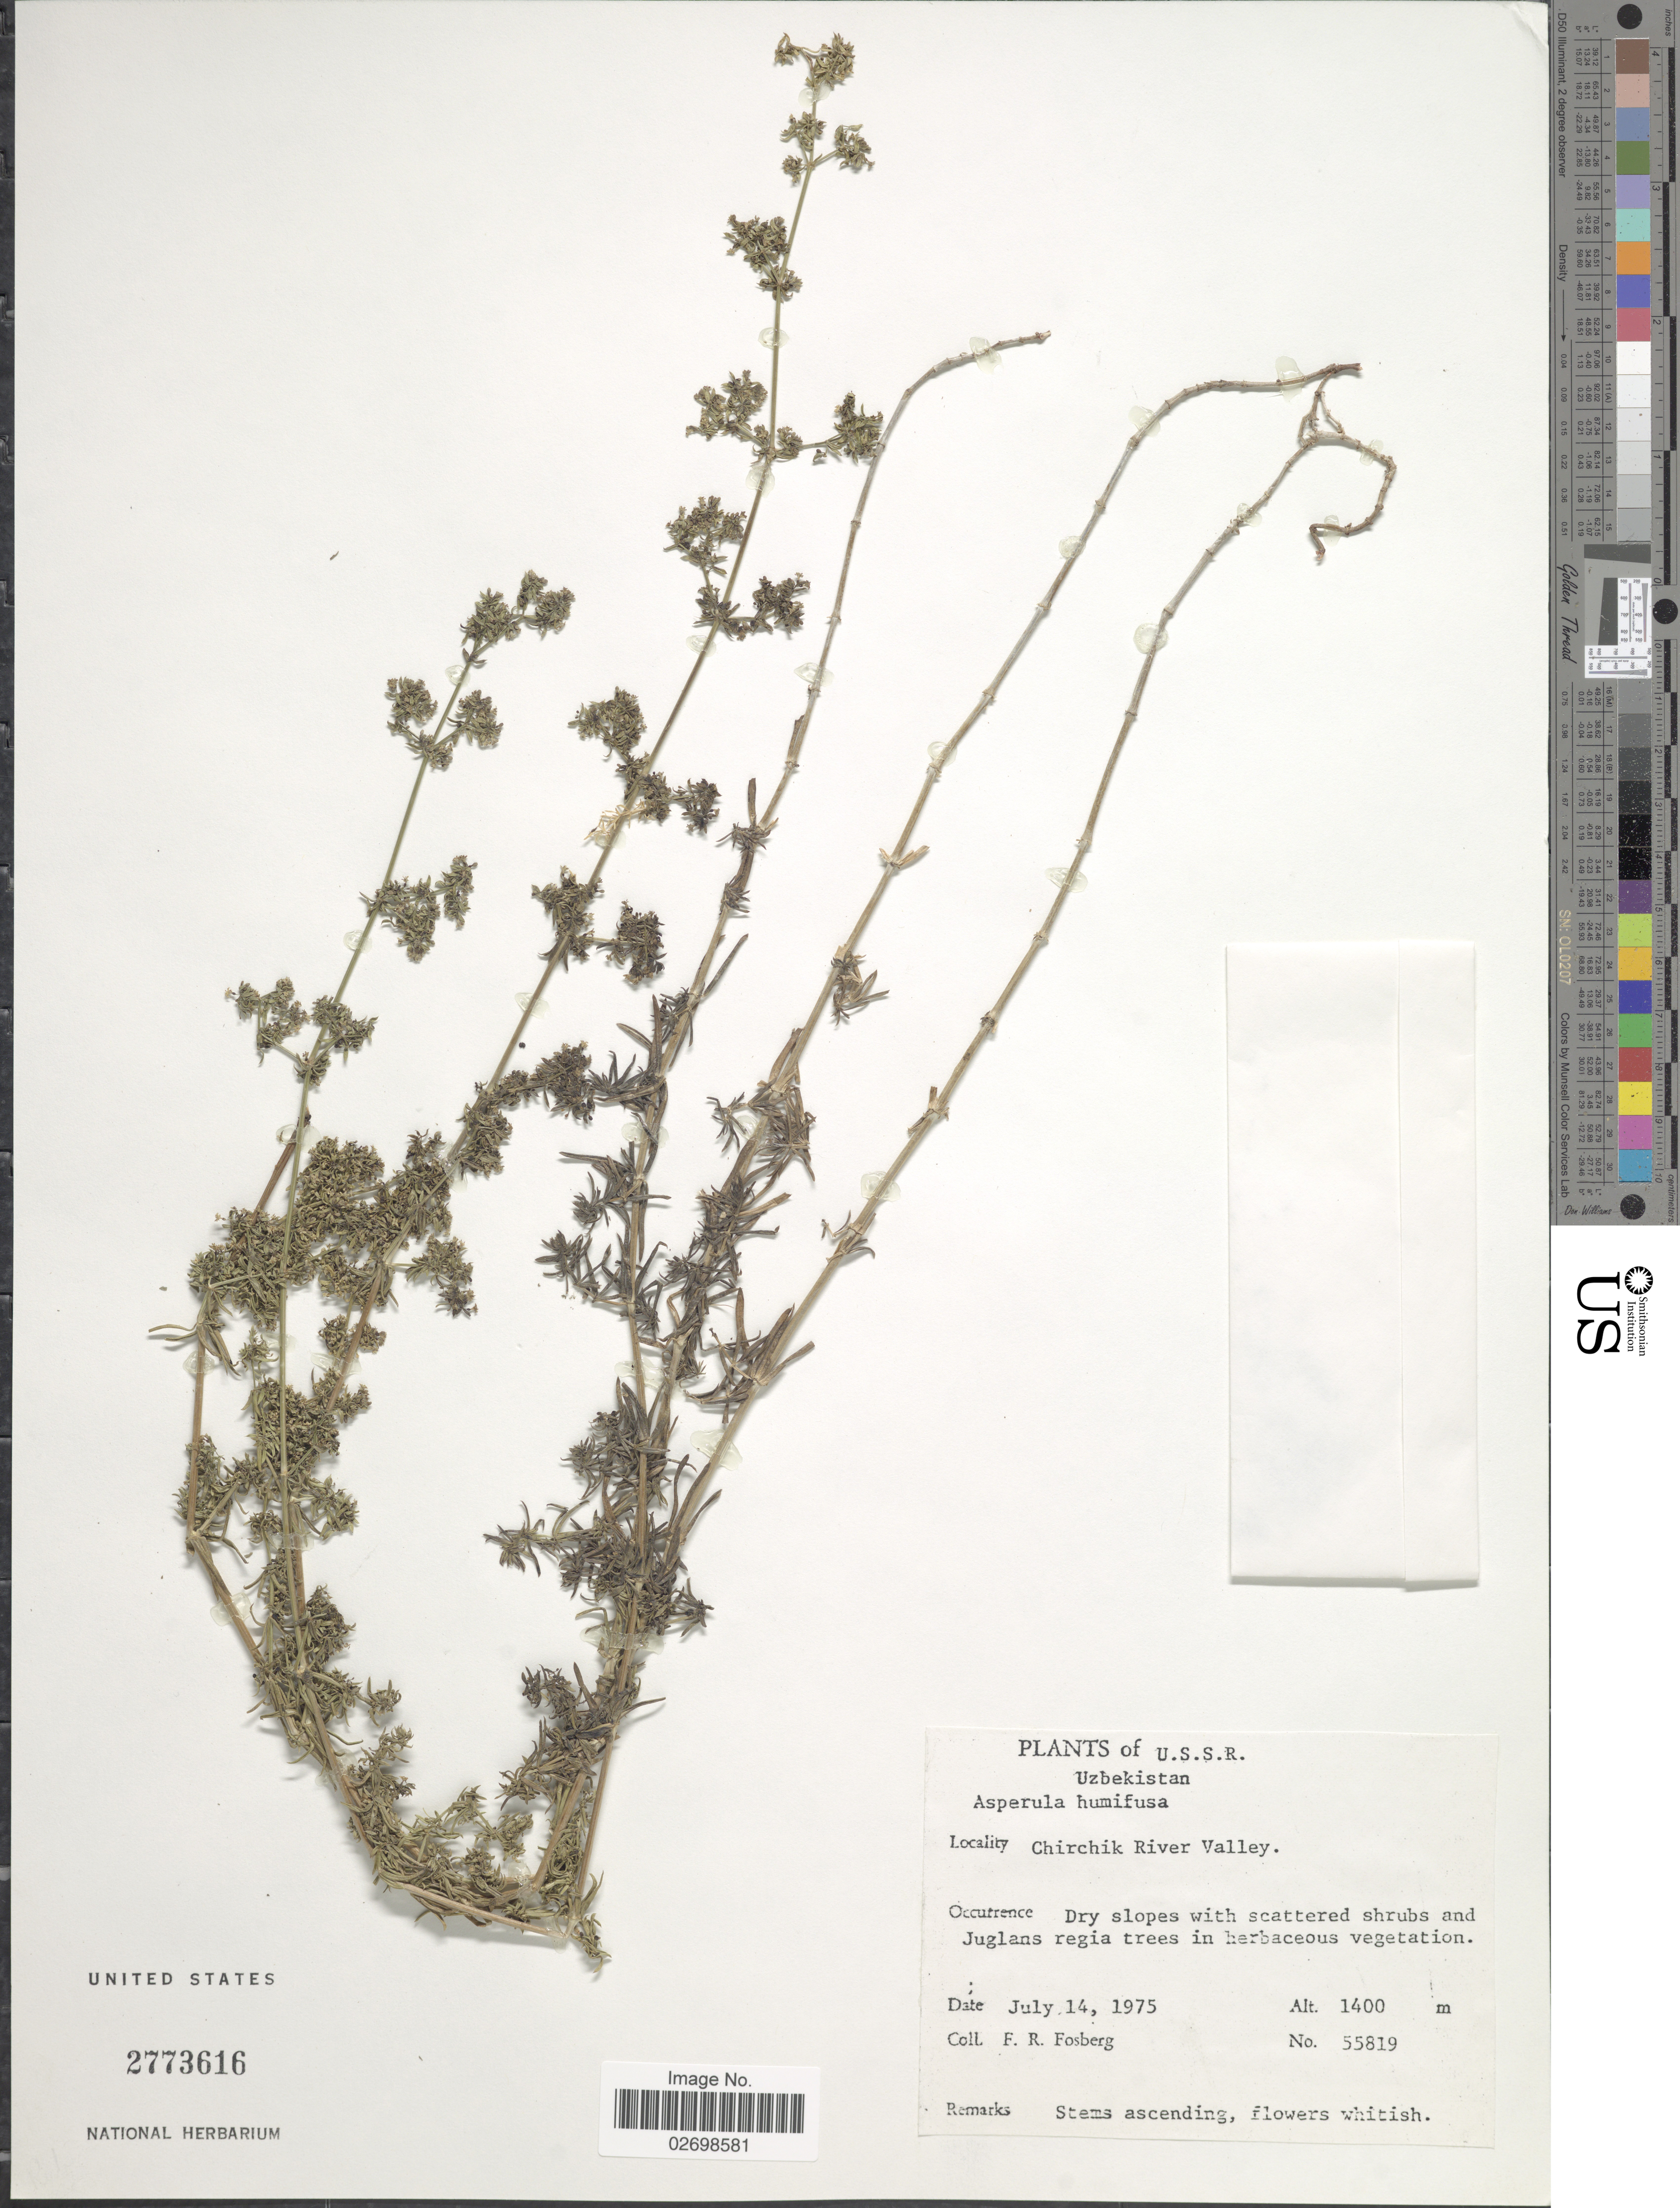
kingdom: Plantae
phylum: Tracheophyta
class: Magnoliopsida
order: Gentianales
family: Rubiaceae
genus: Galium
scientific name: Galium humifusum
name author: M. Bieb.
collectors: F. R. Fosberg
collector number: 55819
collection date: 1975-07-14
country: Uzbekistan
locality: U.S.S.R., Chirchik River Valley, dry slopes with scattered shrubs and Juglans regia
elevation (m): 1400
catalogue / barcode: US 2773616